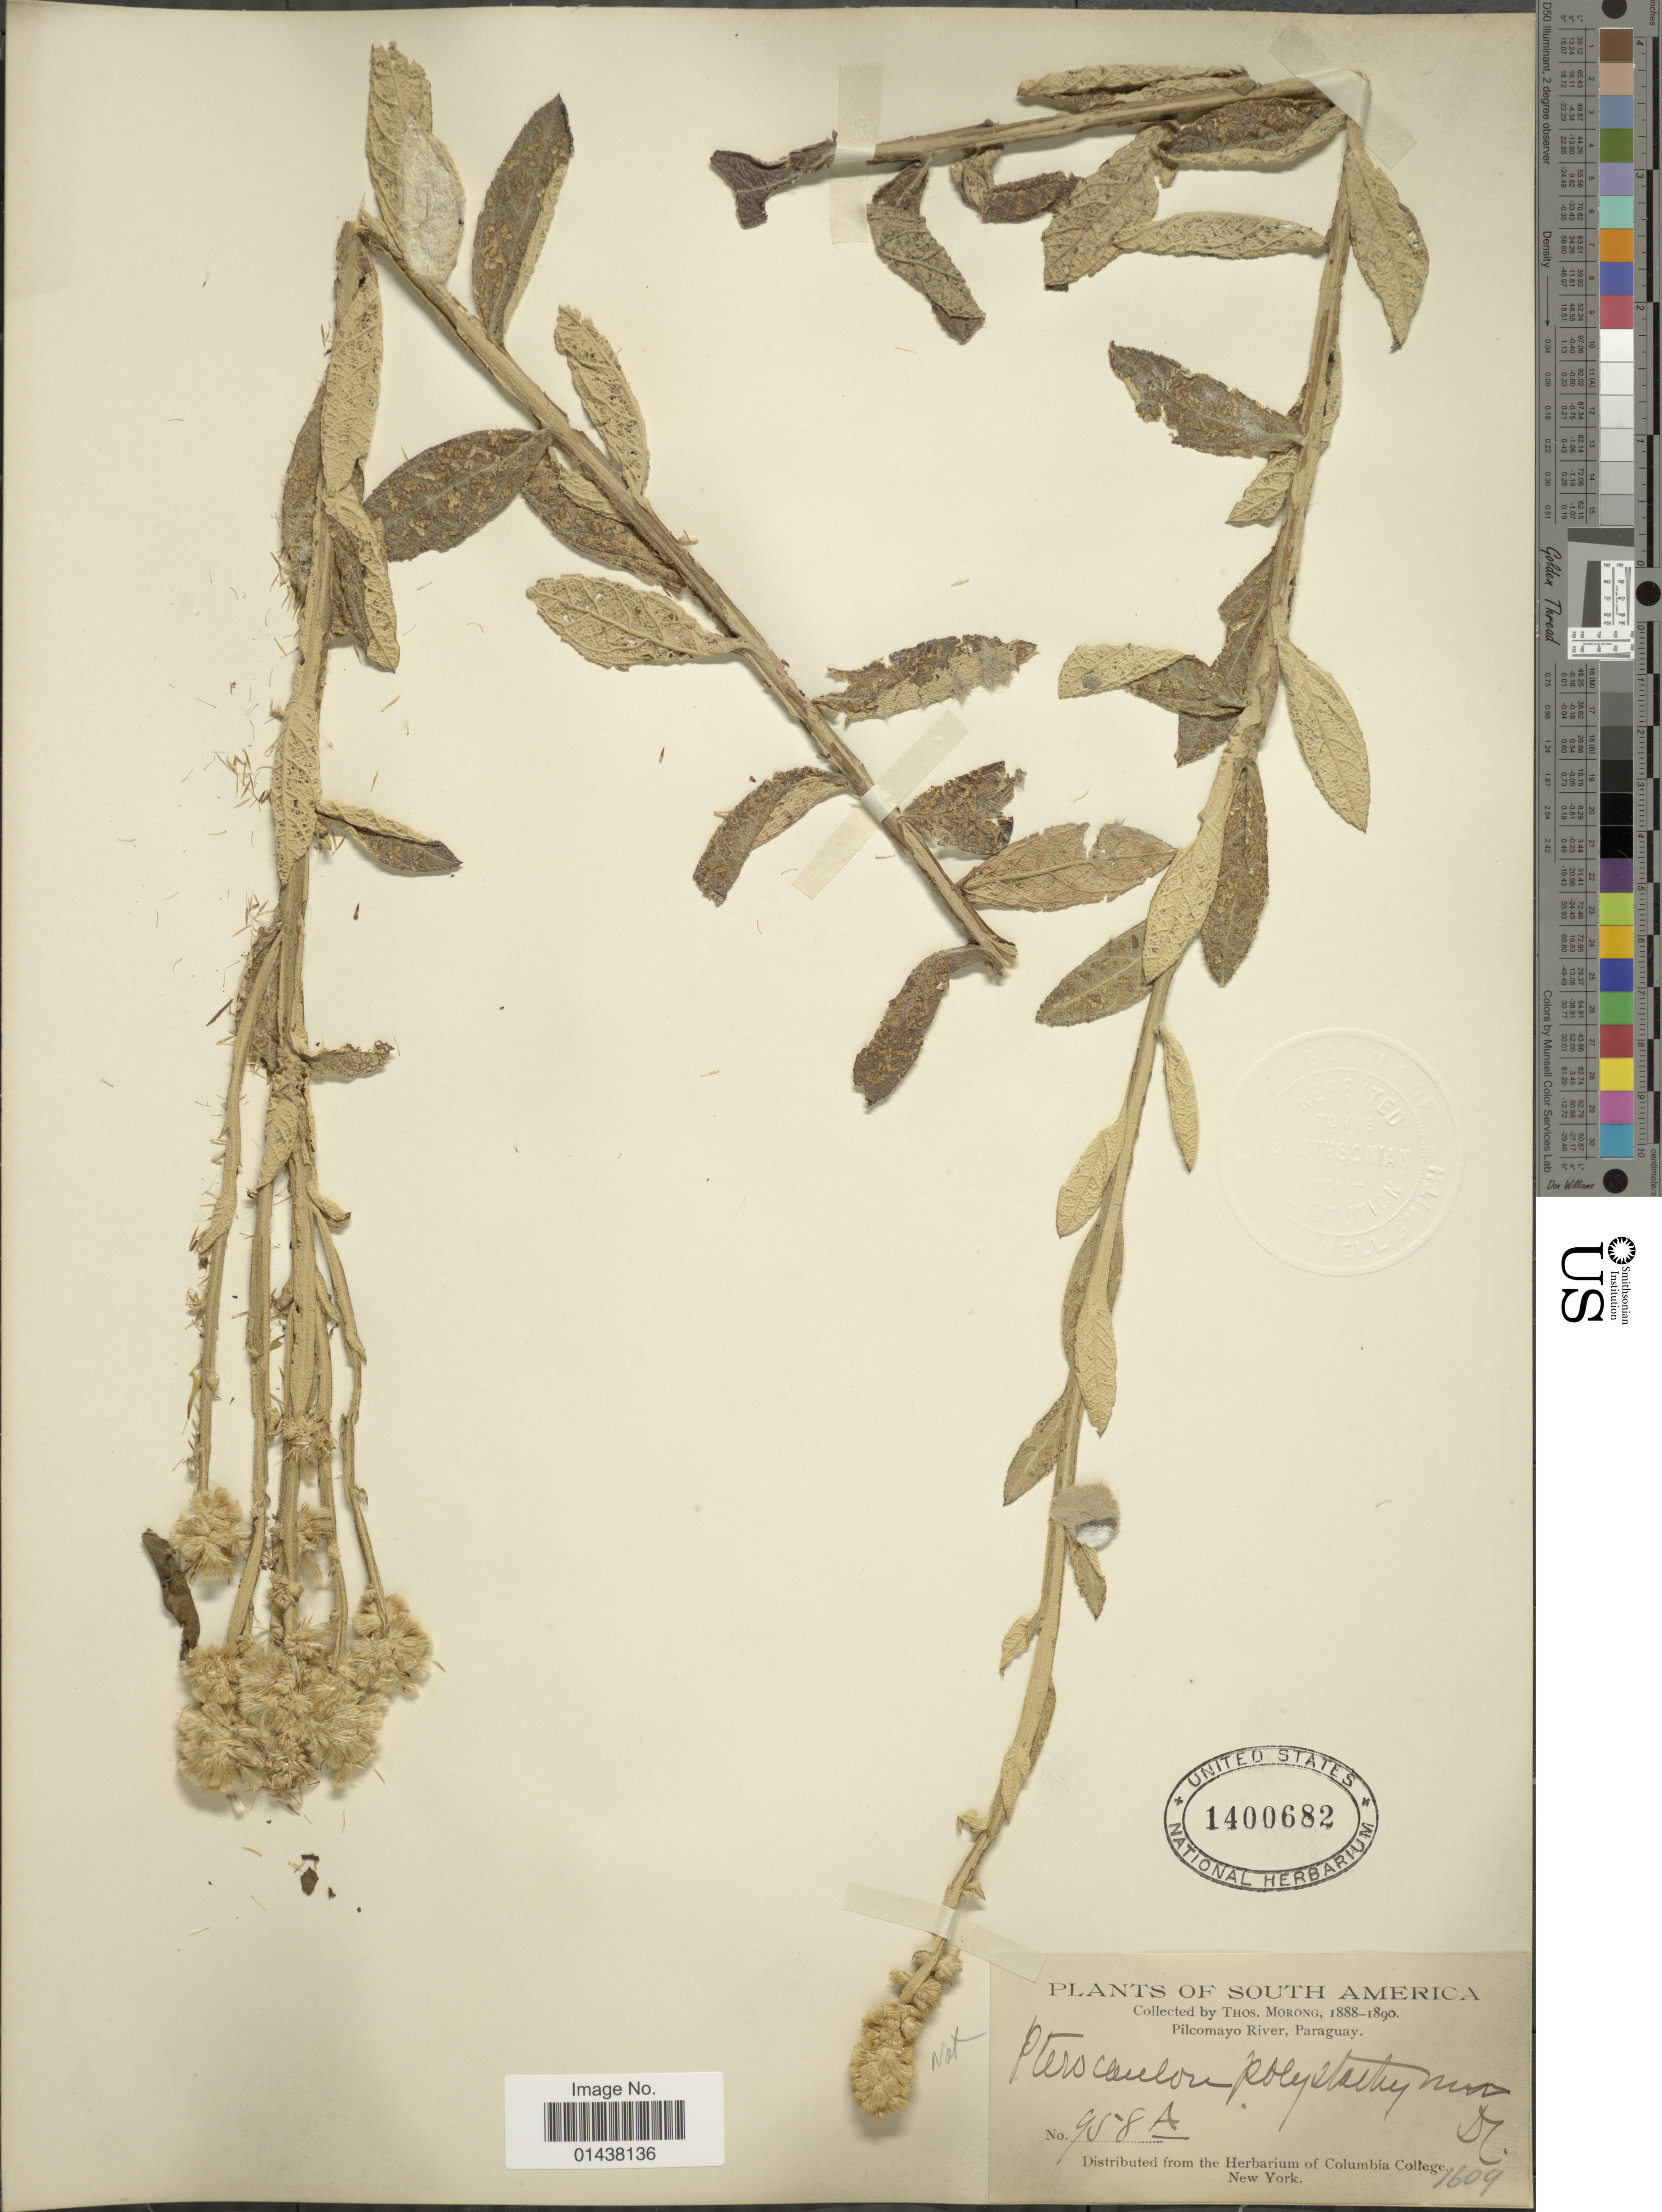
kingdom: Plantae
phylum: Tracheophyta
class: Magnoliopsida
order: Asterales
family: Asteraceae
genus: Pterocaulon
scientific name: Pterocaulon polystachyum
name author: DC.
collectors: ex herb. T. Morong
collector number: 958A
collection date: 1888/1890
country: Paraguay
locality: Pilcomayo River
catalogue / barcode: US 1400682